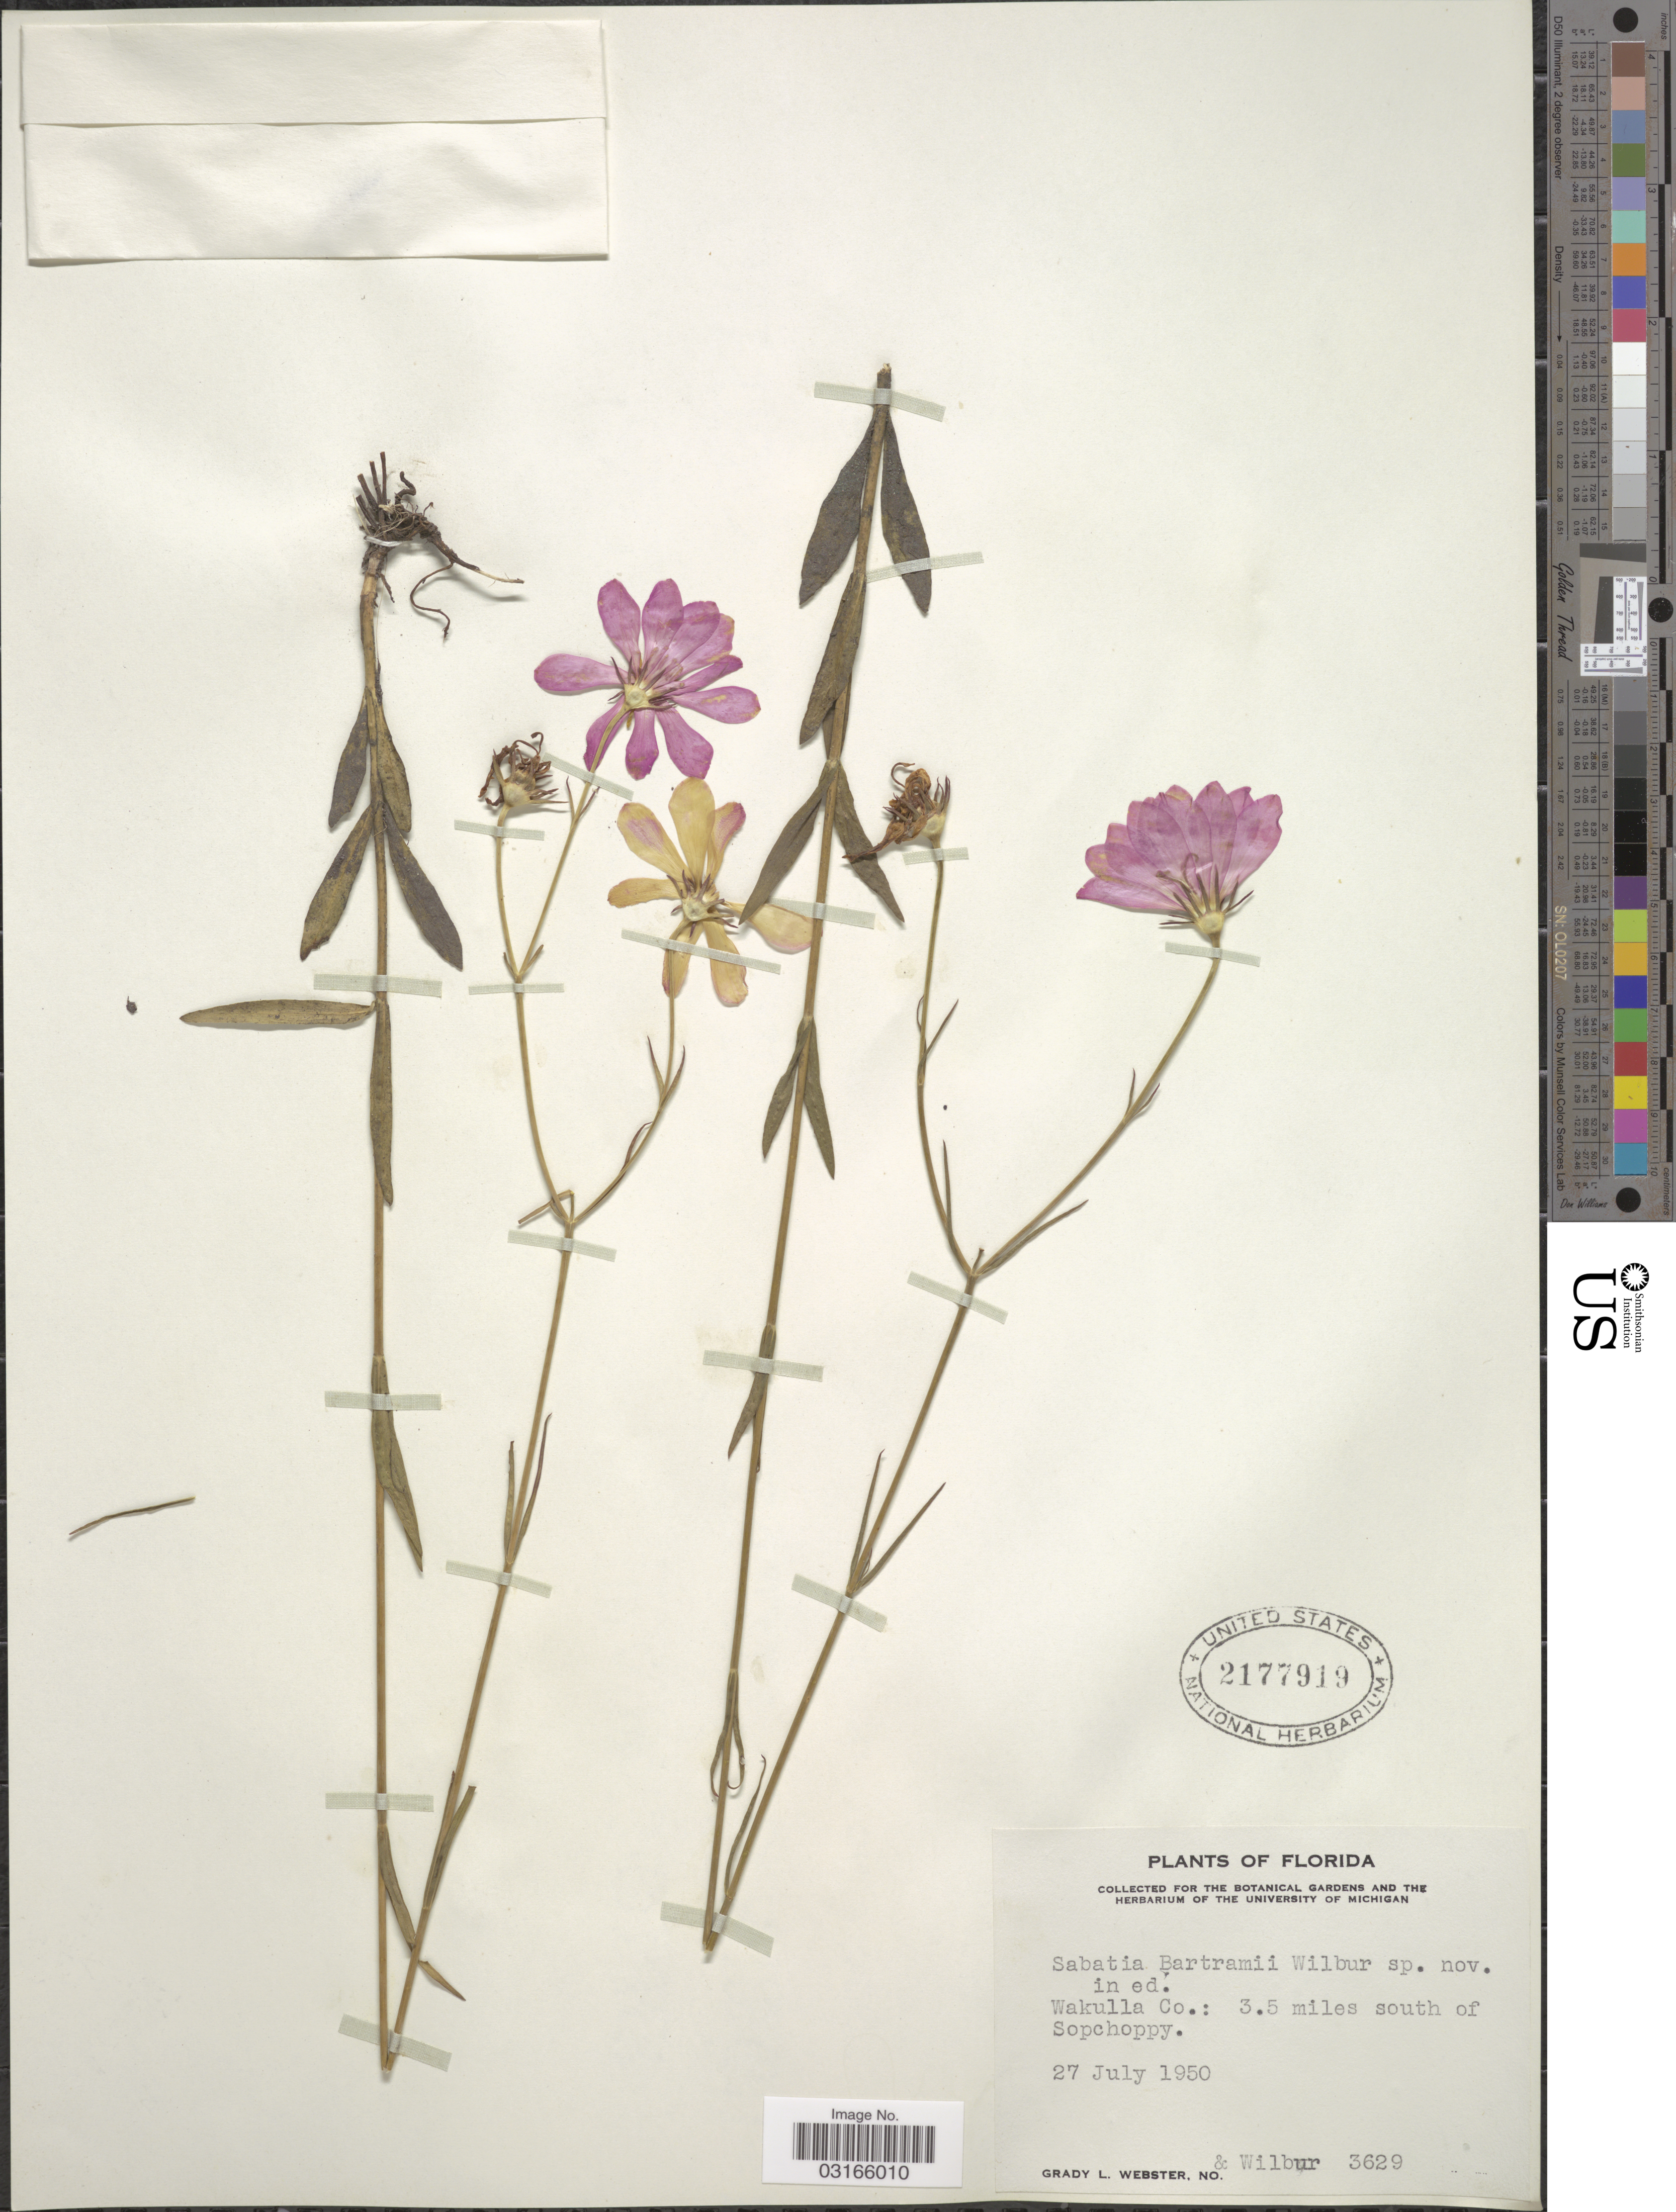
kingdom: Plantae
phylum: Tracheophyta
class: Magnoliopsida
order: Gentianales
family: Gentianaceae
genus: Sabatia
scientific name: Sabatia bartramii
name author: Wilbur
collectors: G. L. Webster & Wilbur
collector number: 3629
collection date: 1950-07-27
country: United States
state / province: Florida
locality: Wakulla Co.: 3.5 miles south of Sopchoppy.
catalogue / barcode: US 2177919